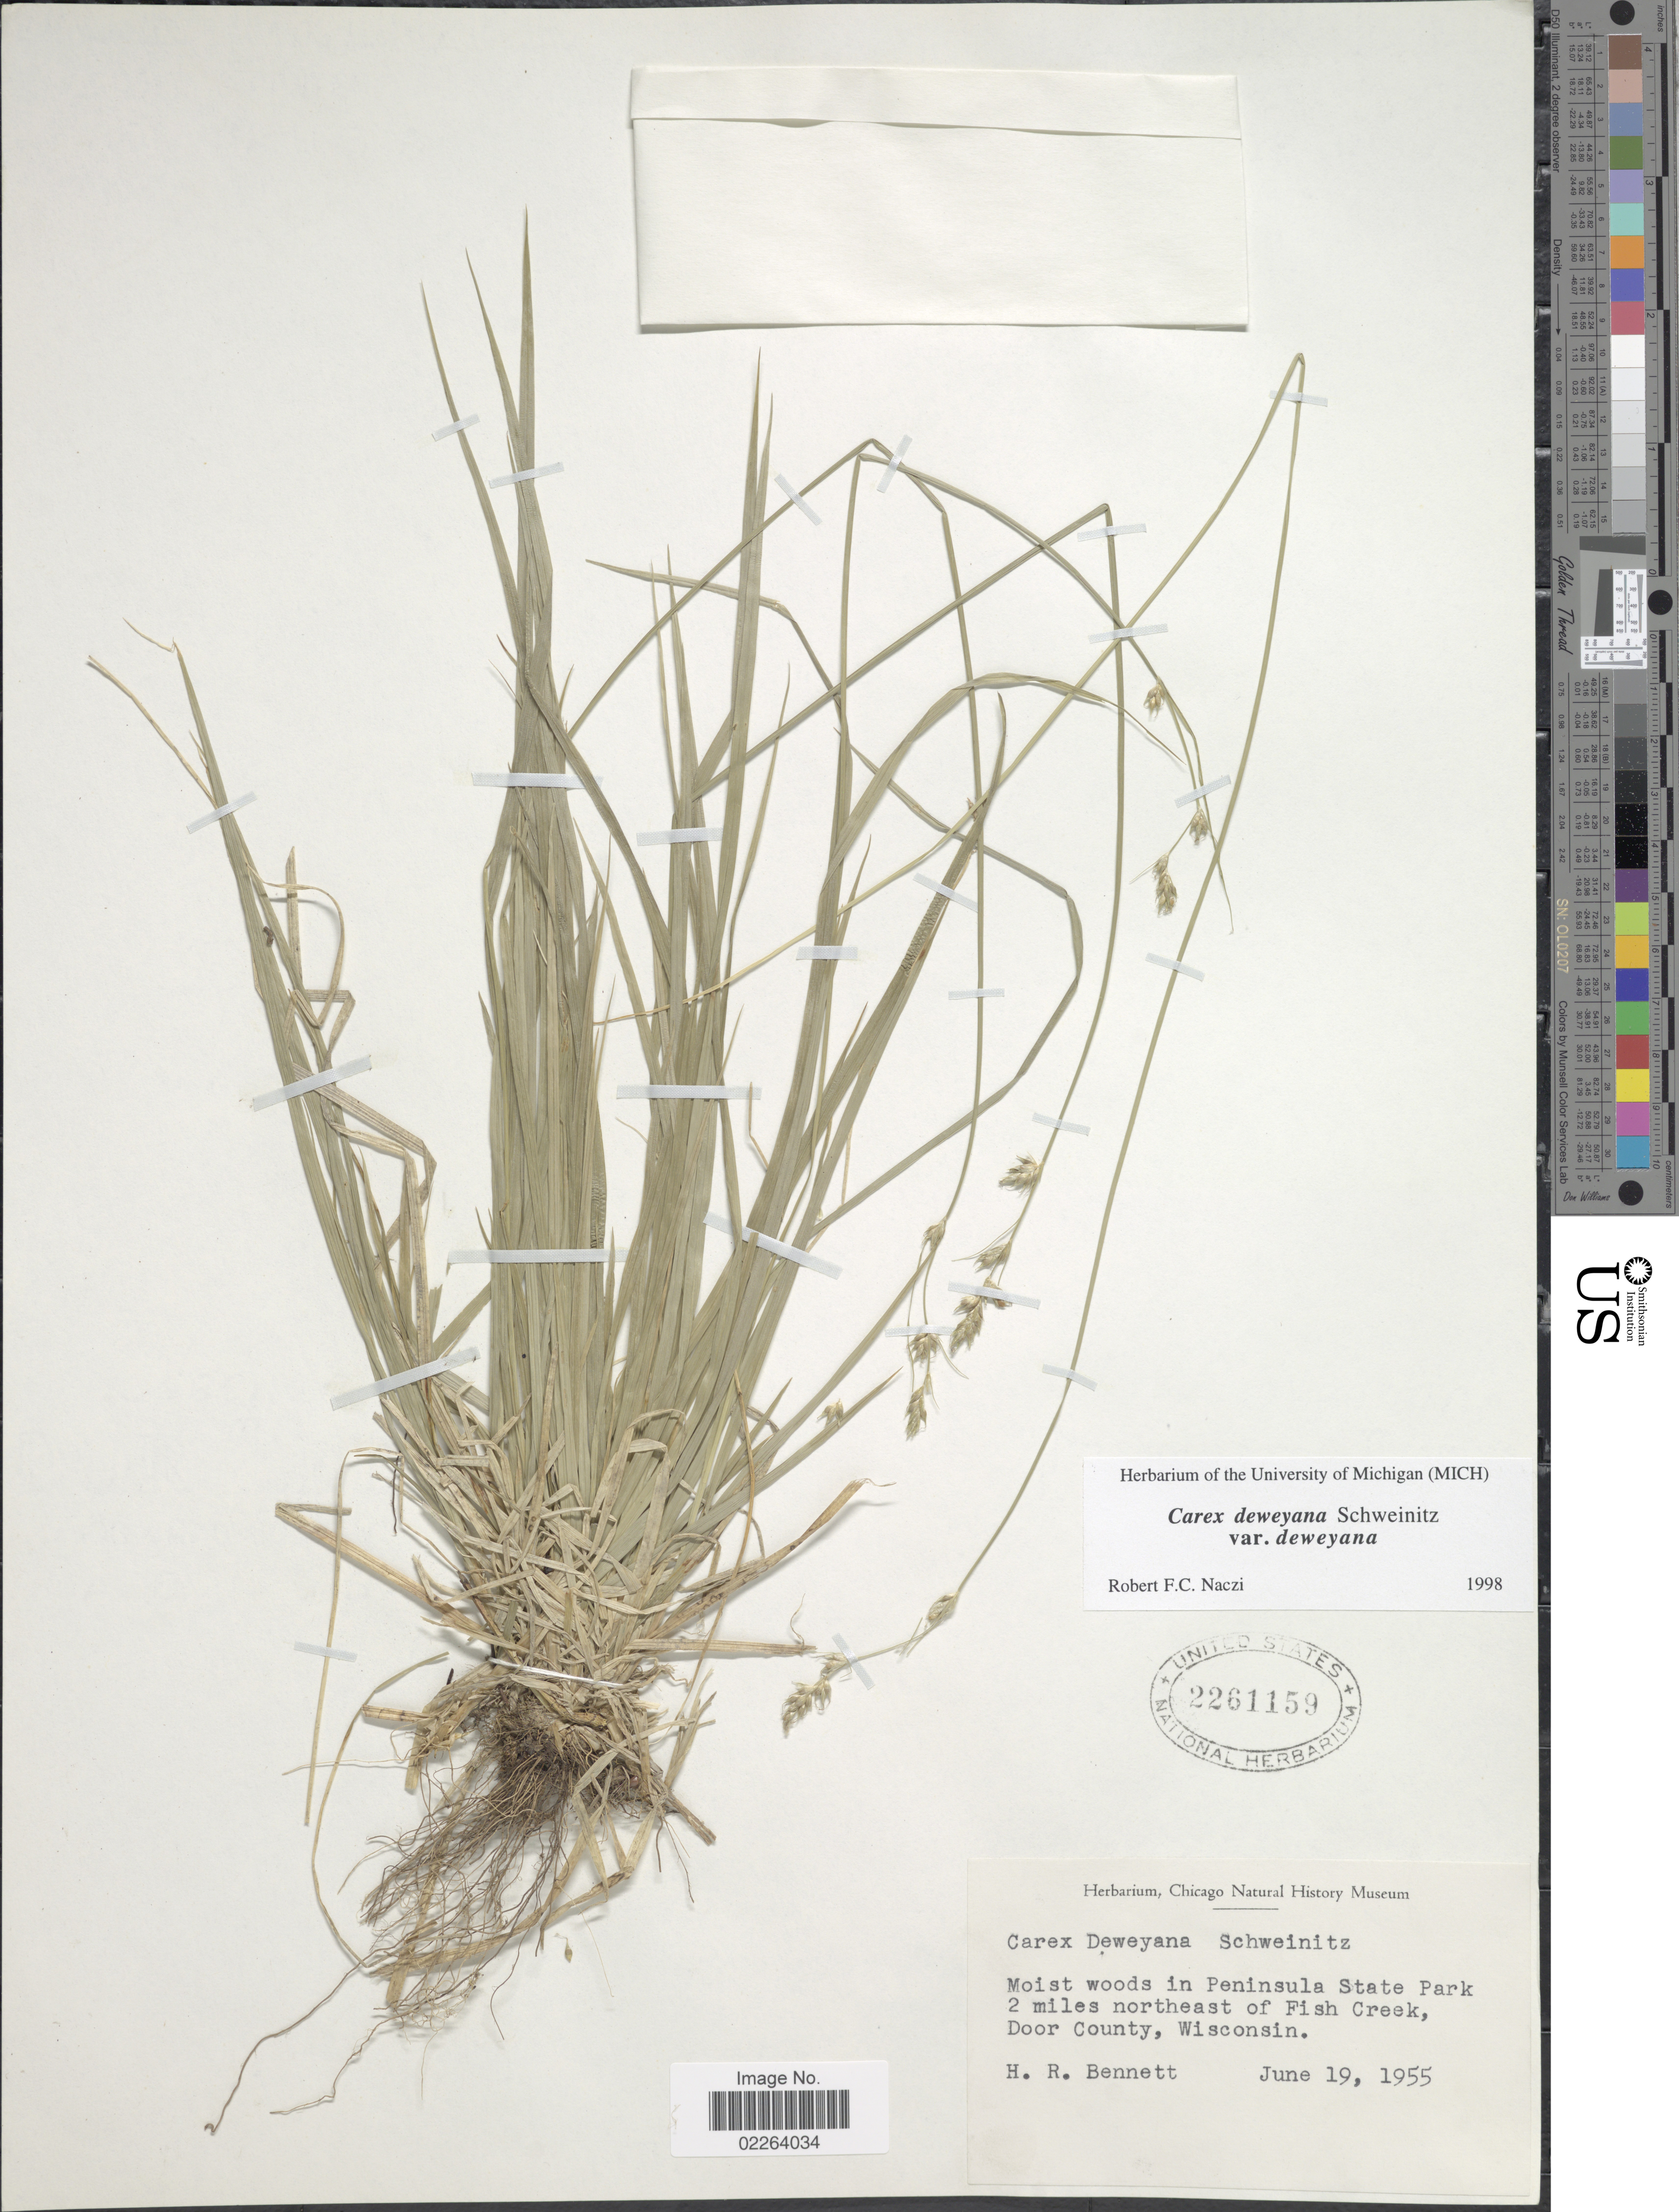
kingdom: Plantae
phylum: Tracheophyta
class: Liliopsida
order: Poales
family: Cyperaceae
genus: Carex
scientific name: Carex deweyana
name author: Schwein.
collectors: H. R. Bennett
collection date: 1955-06-19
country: United States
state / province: Wisconsin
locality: Moist woods in Peninsula State Park, 2 miles northeast of Fish Creek, Door County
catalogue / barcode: US 2261159